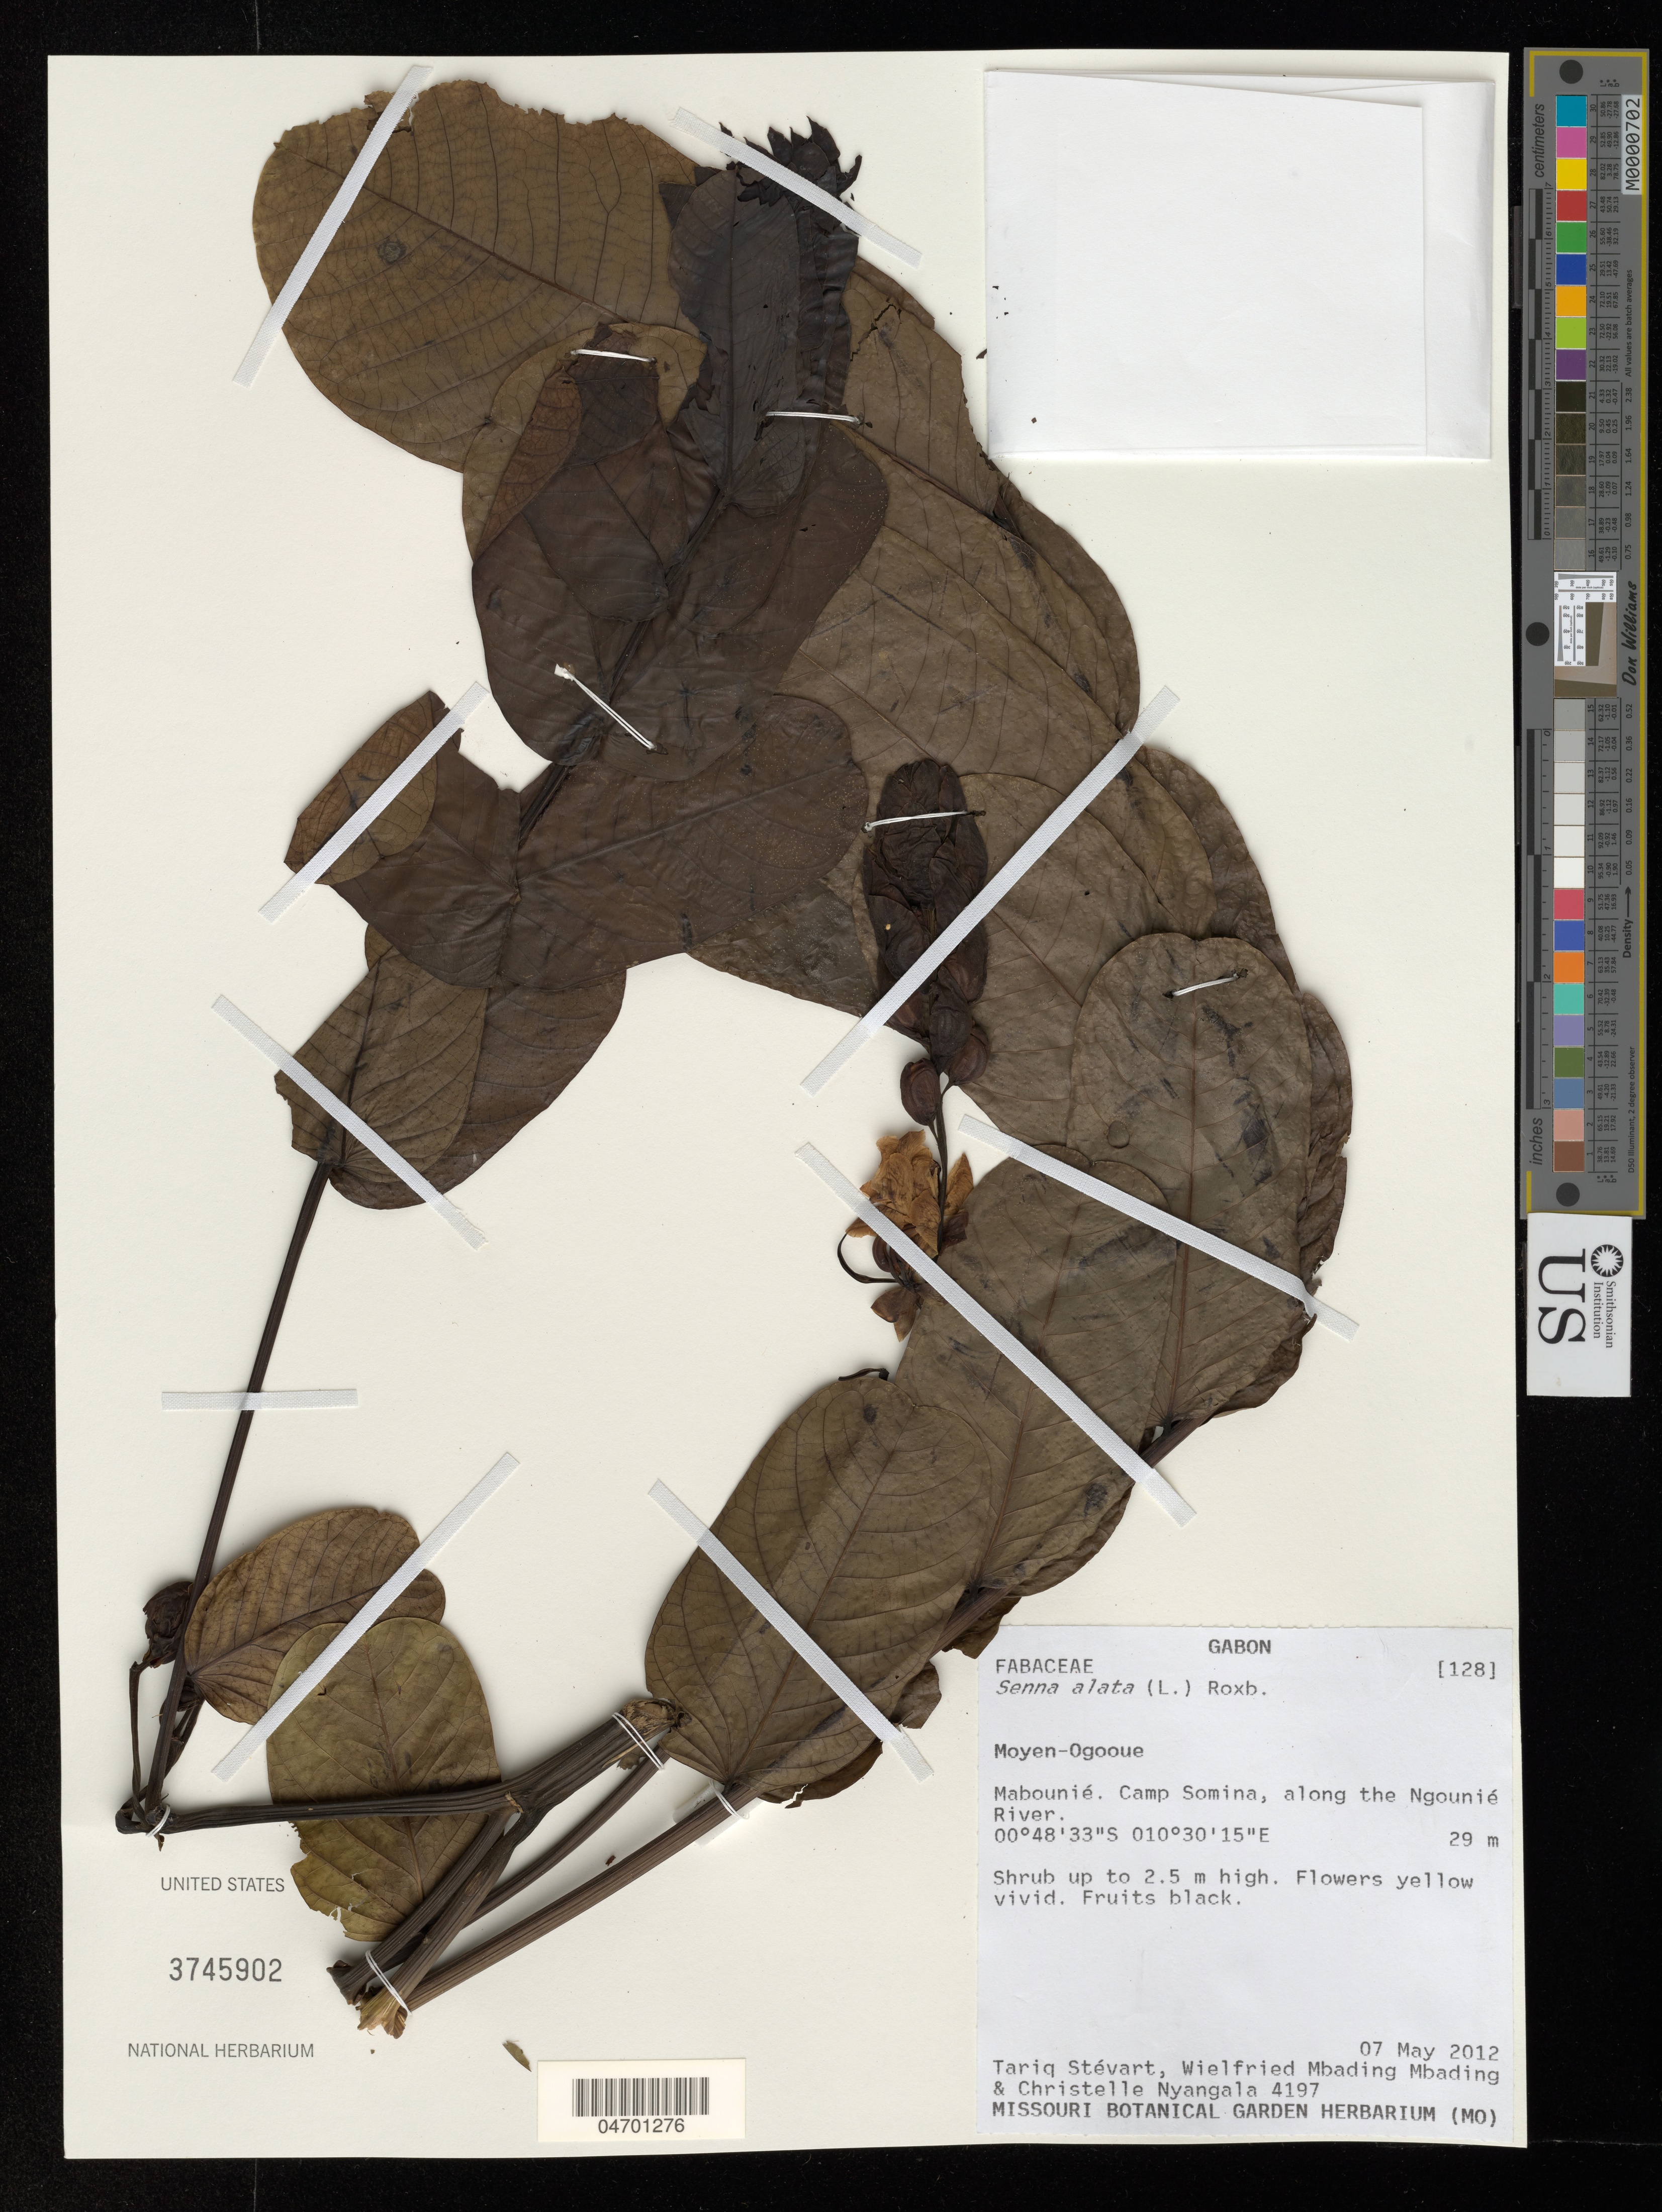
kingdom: Plantae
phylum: Tracheophyta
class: Magnoliopsida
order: Fabales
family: Fabaceae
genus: Senna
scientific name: Senna alata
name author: (L.) Roxb.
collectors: T. Stévart, W. Mbading-Mbading & C. Nyangala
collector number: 4197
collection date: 2012-05-07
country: Gabon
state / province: Moyen-Ogooue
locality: Mabounié. Camp Somina, along the Ngounié River.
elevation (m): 29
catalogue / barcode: US 3745902